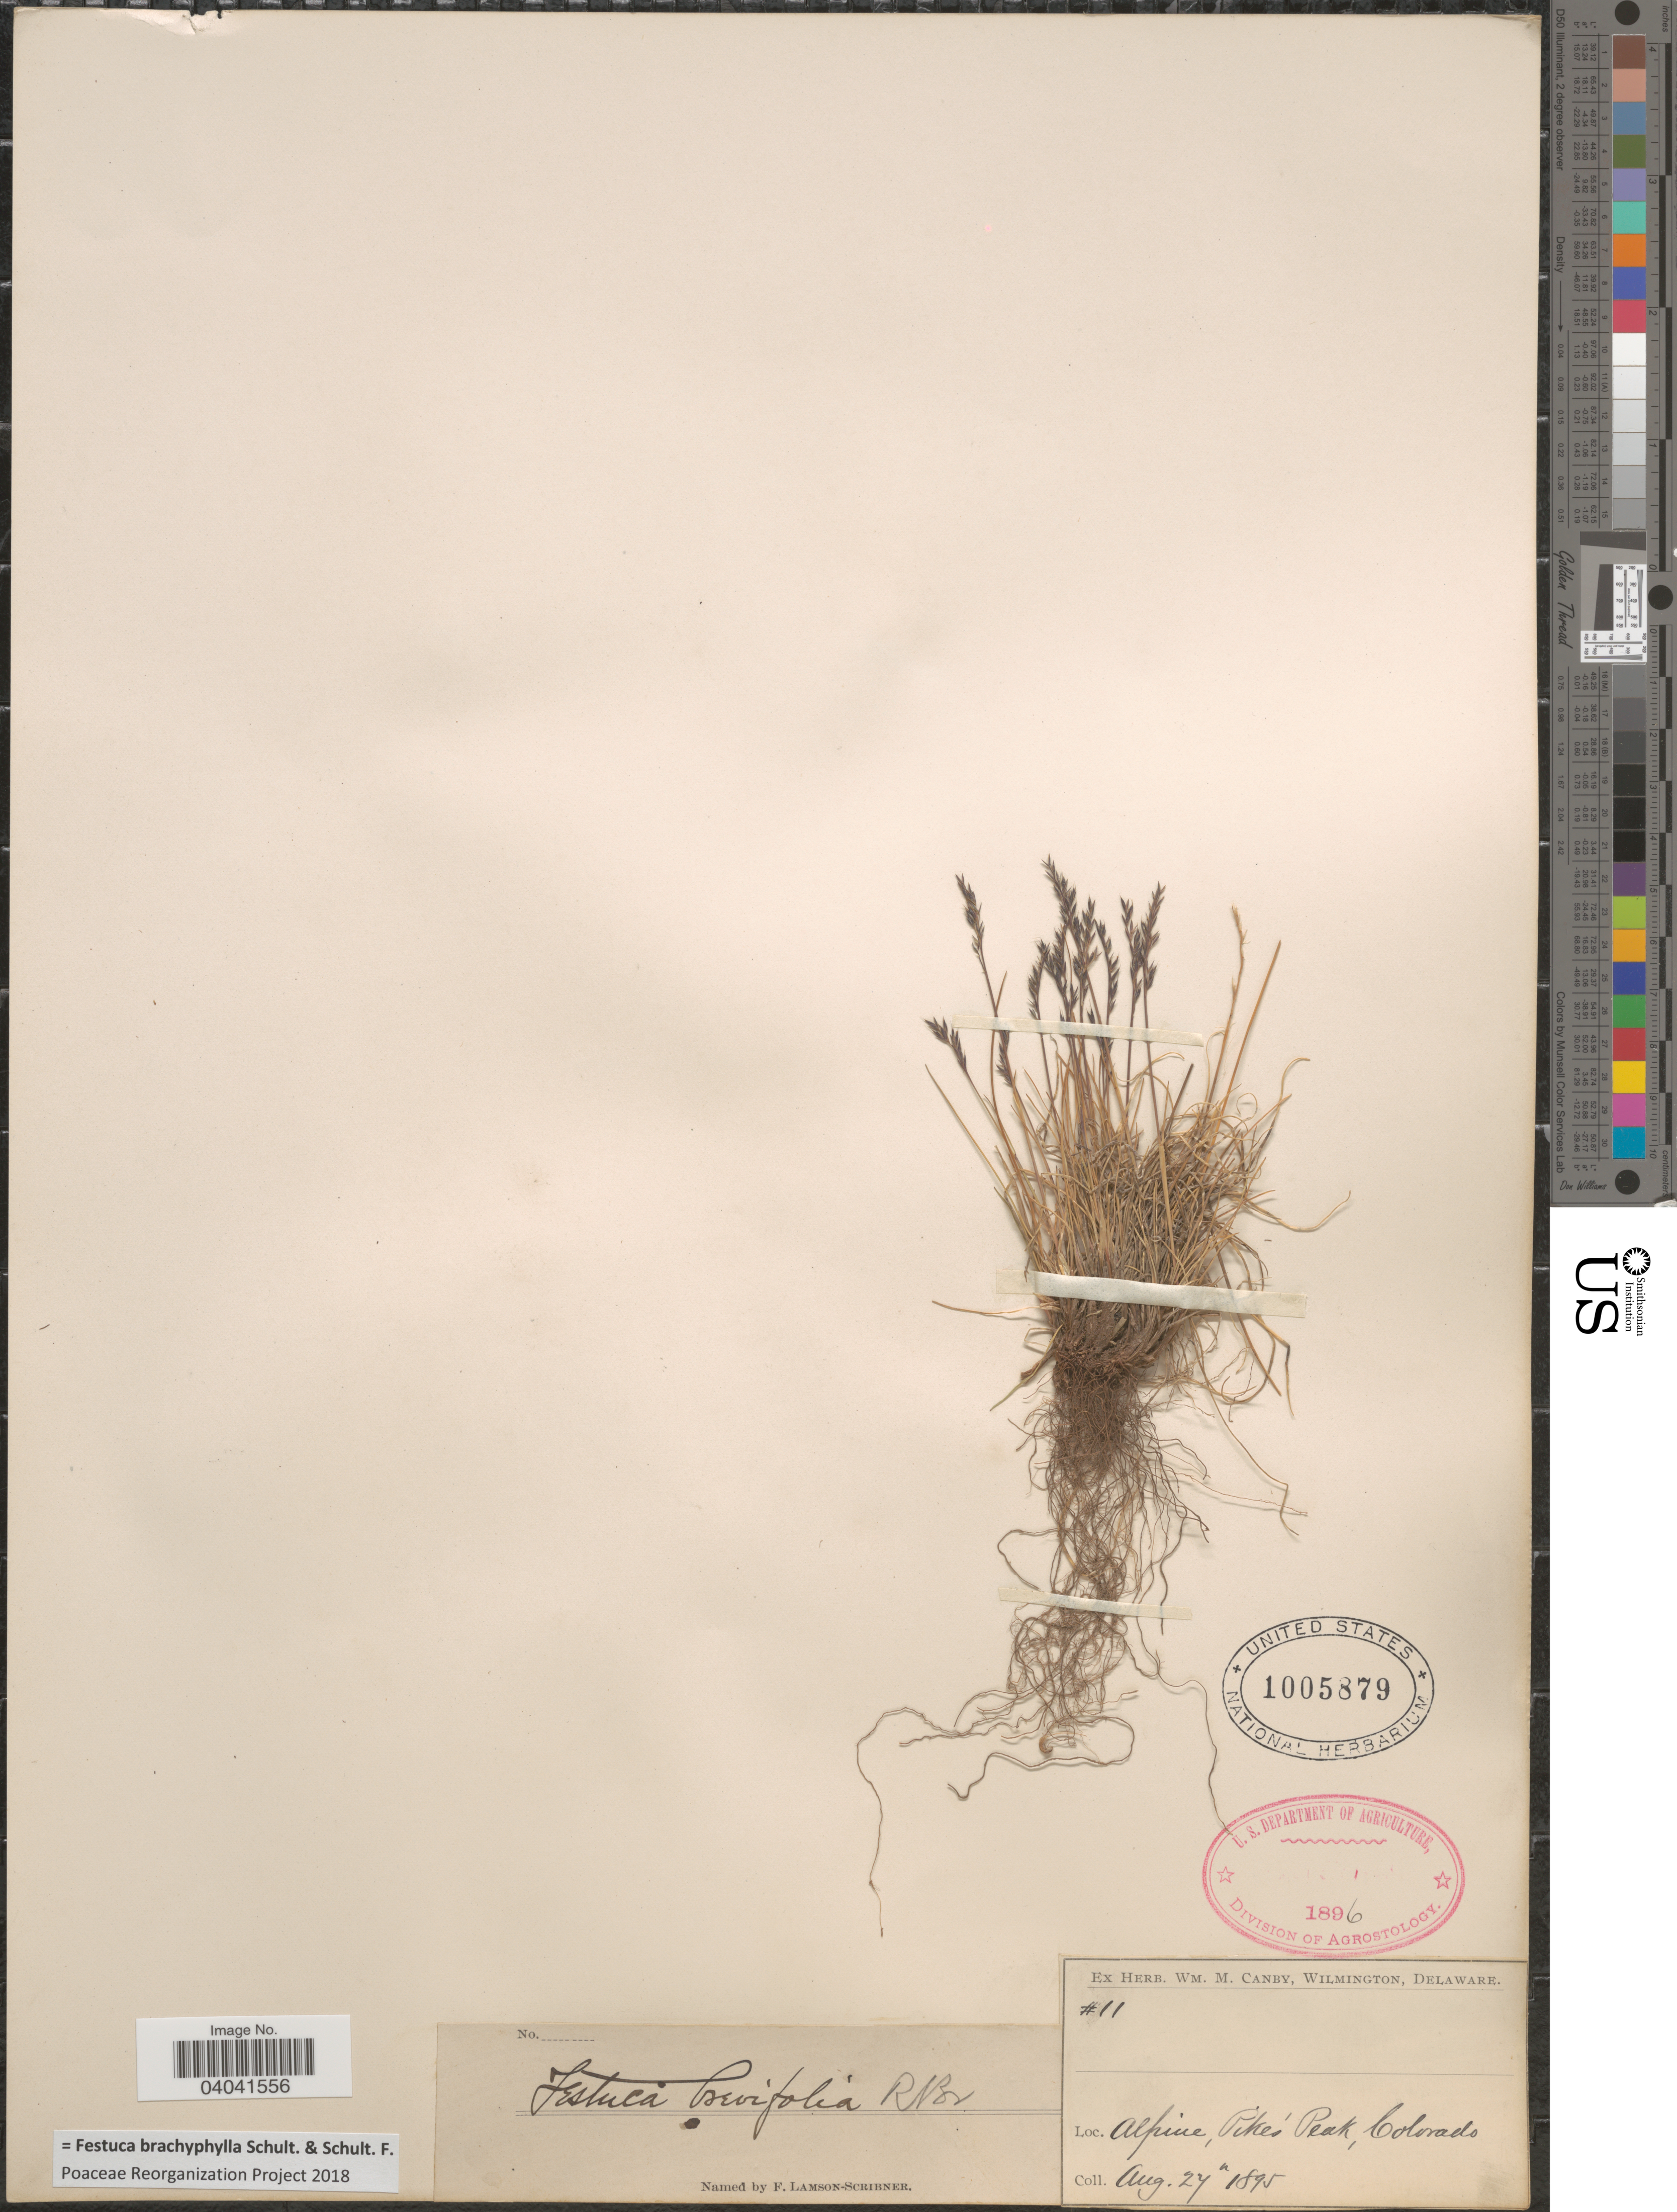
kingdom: Plantae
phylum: Tracheophyta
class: Liliopsida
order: Poales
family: Poaceae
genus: Festuca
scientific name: Festuca brachyphylla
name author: Schult. & Schult. f.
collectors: W. Canby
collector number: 11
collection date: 1895-08-27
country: United States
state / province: Colorado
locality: Alpine, Pike's Peak.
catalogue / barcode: US 1005879